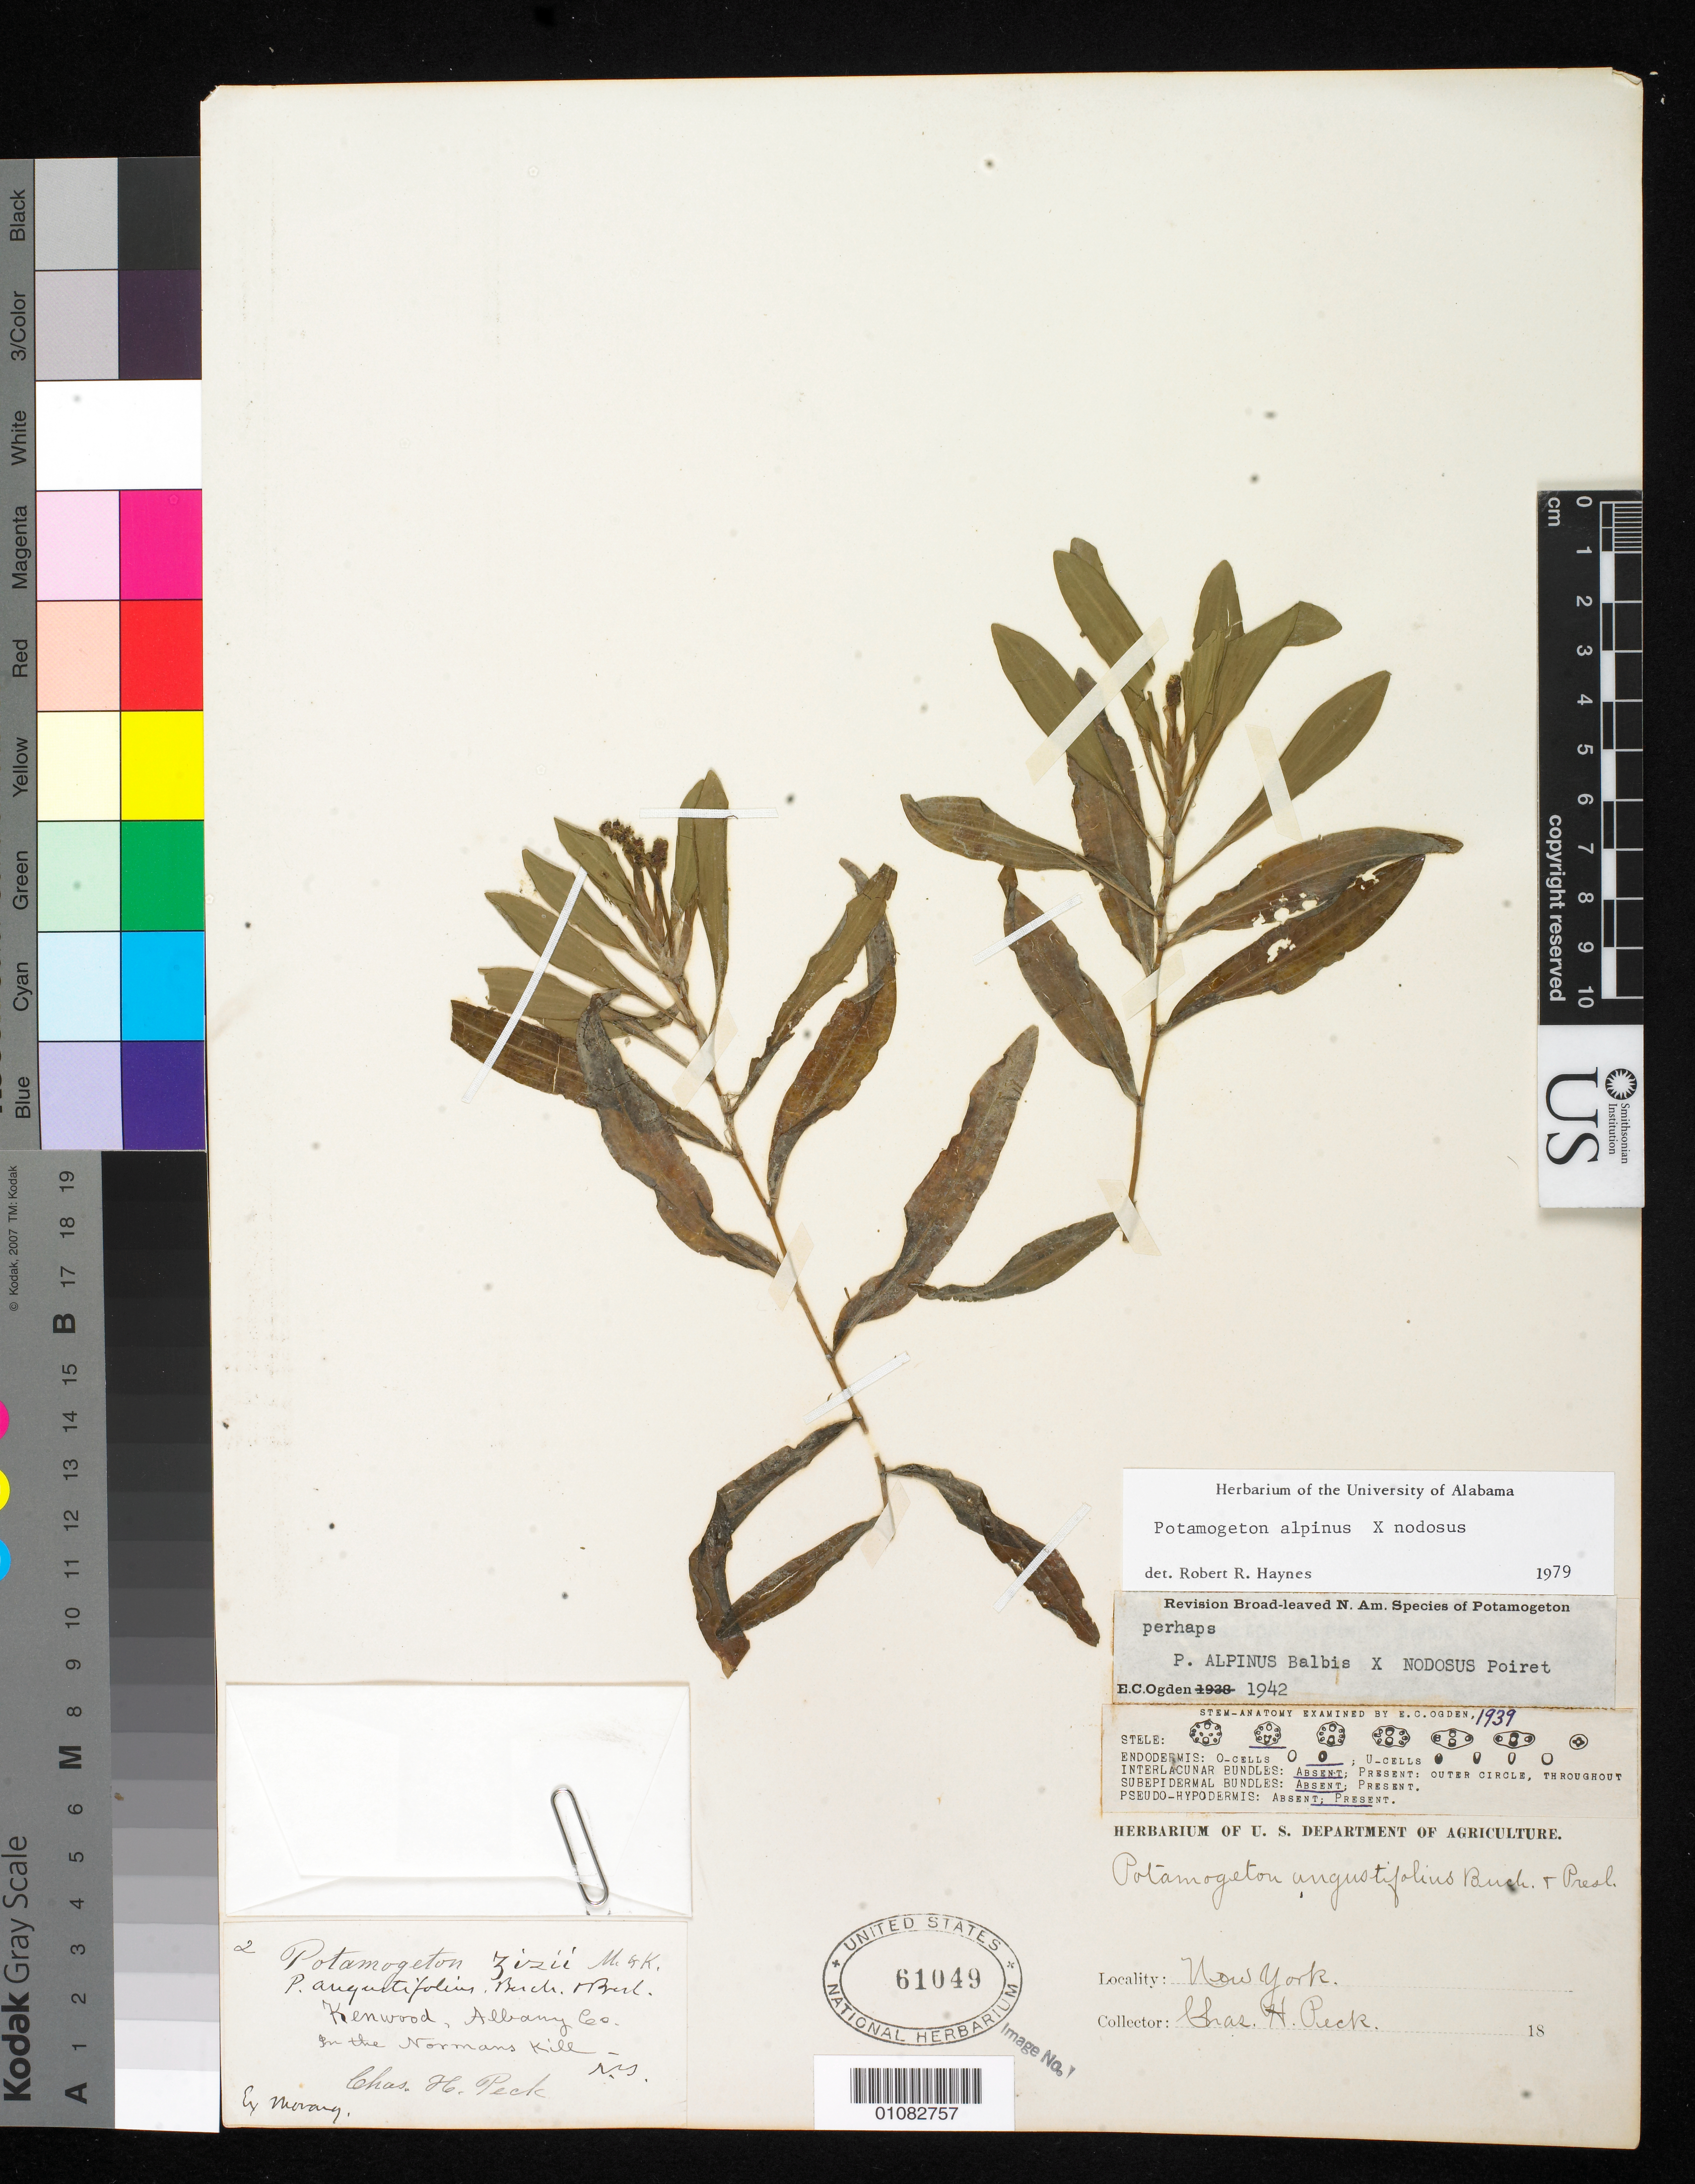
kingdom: Plantae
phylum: Tracheophyta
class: Liliopsida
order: Alismatales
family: Potamogetonaceae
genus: Potamogeton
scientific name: Potamogeton alpinus x P. nodosus Poir.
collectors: C. H. Peck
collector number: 2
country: United States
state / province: New York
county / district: Albany County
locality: Kenwood, Normanskill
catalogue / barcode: US 61049